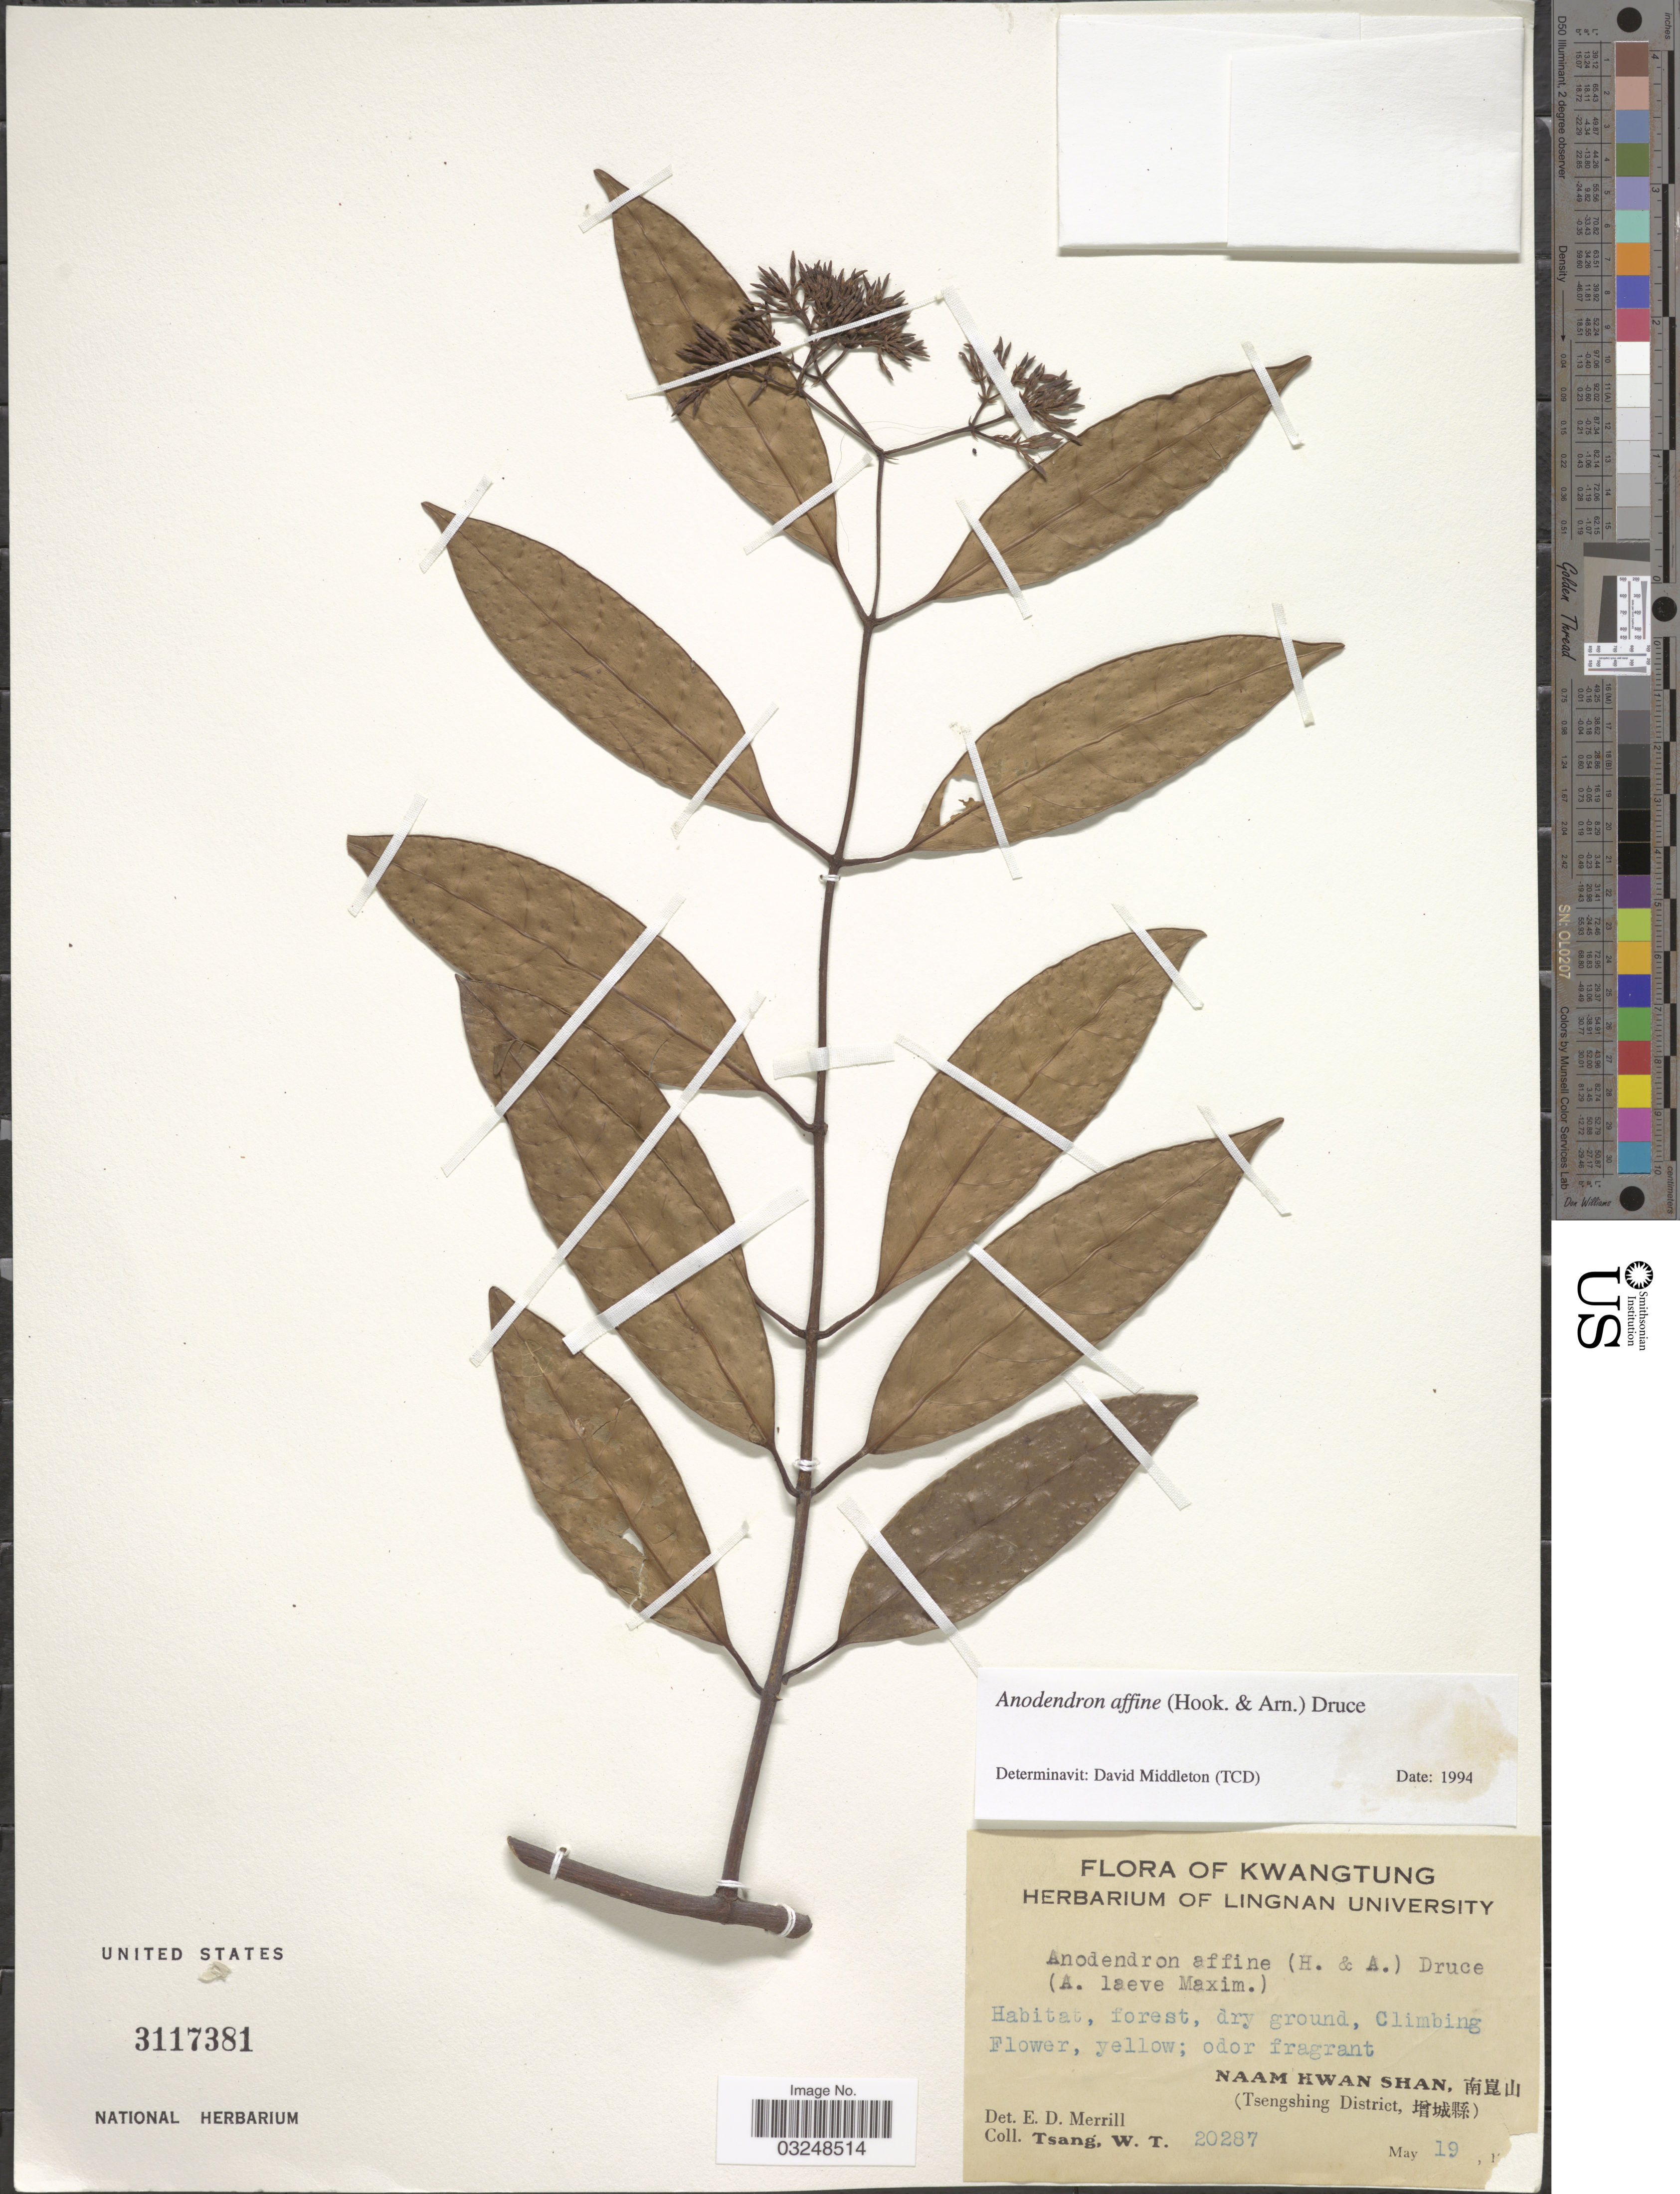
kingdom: Plantae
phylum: Tracheophyta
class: Magnoliopsida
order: Gentianales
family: Apocynaceae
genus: Anodendron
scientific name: Anodendron affine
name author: (Hook. & Arn.) Druce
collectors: W. T. Tsang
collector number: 20287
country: China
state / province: Guangdong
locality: Kwangtung, Naam Kwan Shan, (Tsengshing District).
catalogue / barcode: US 3117381